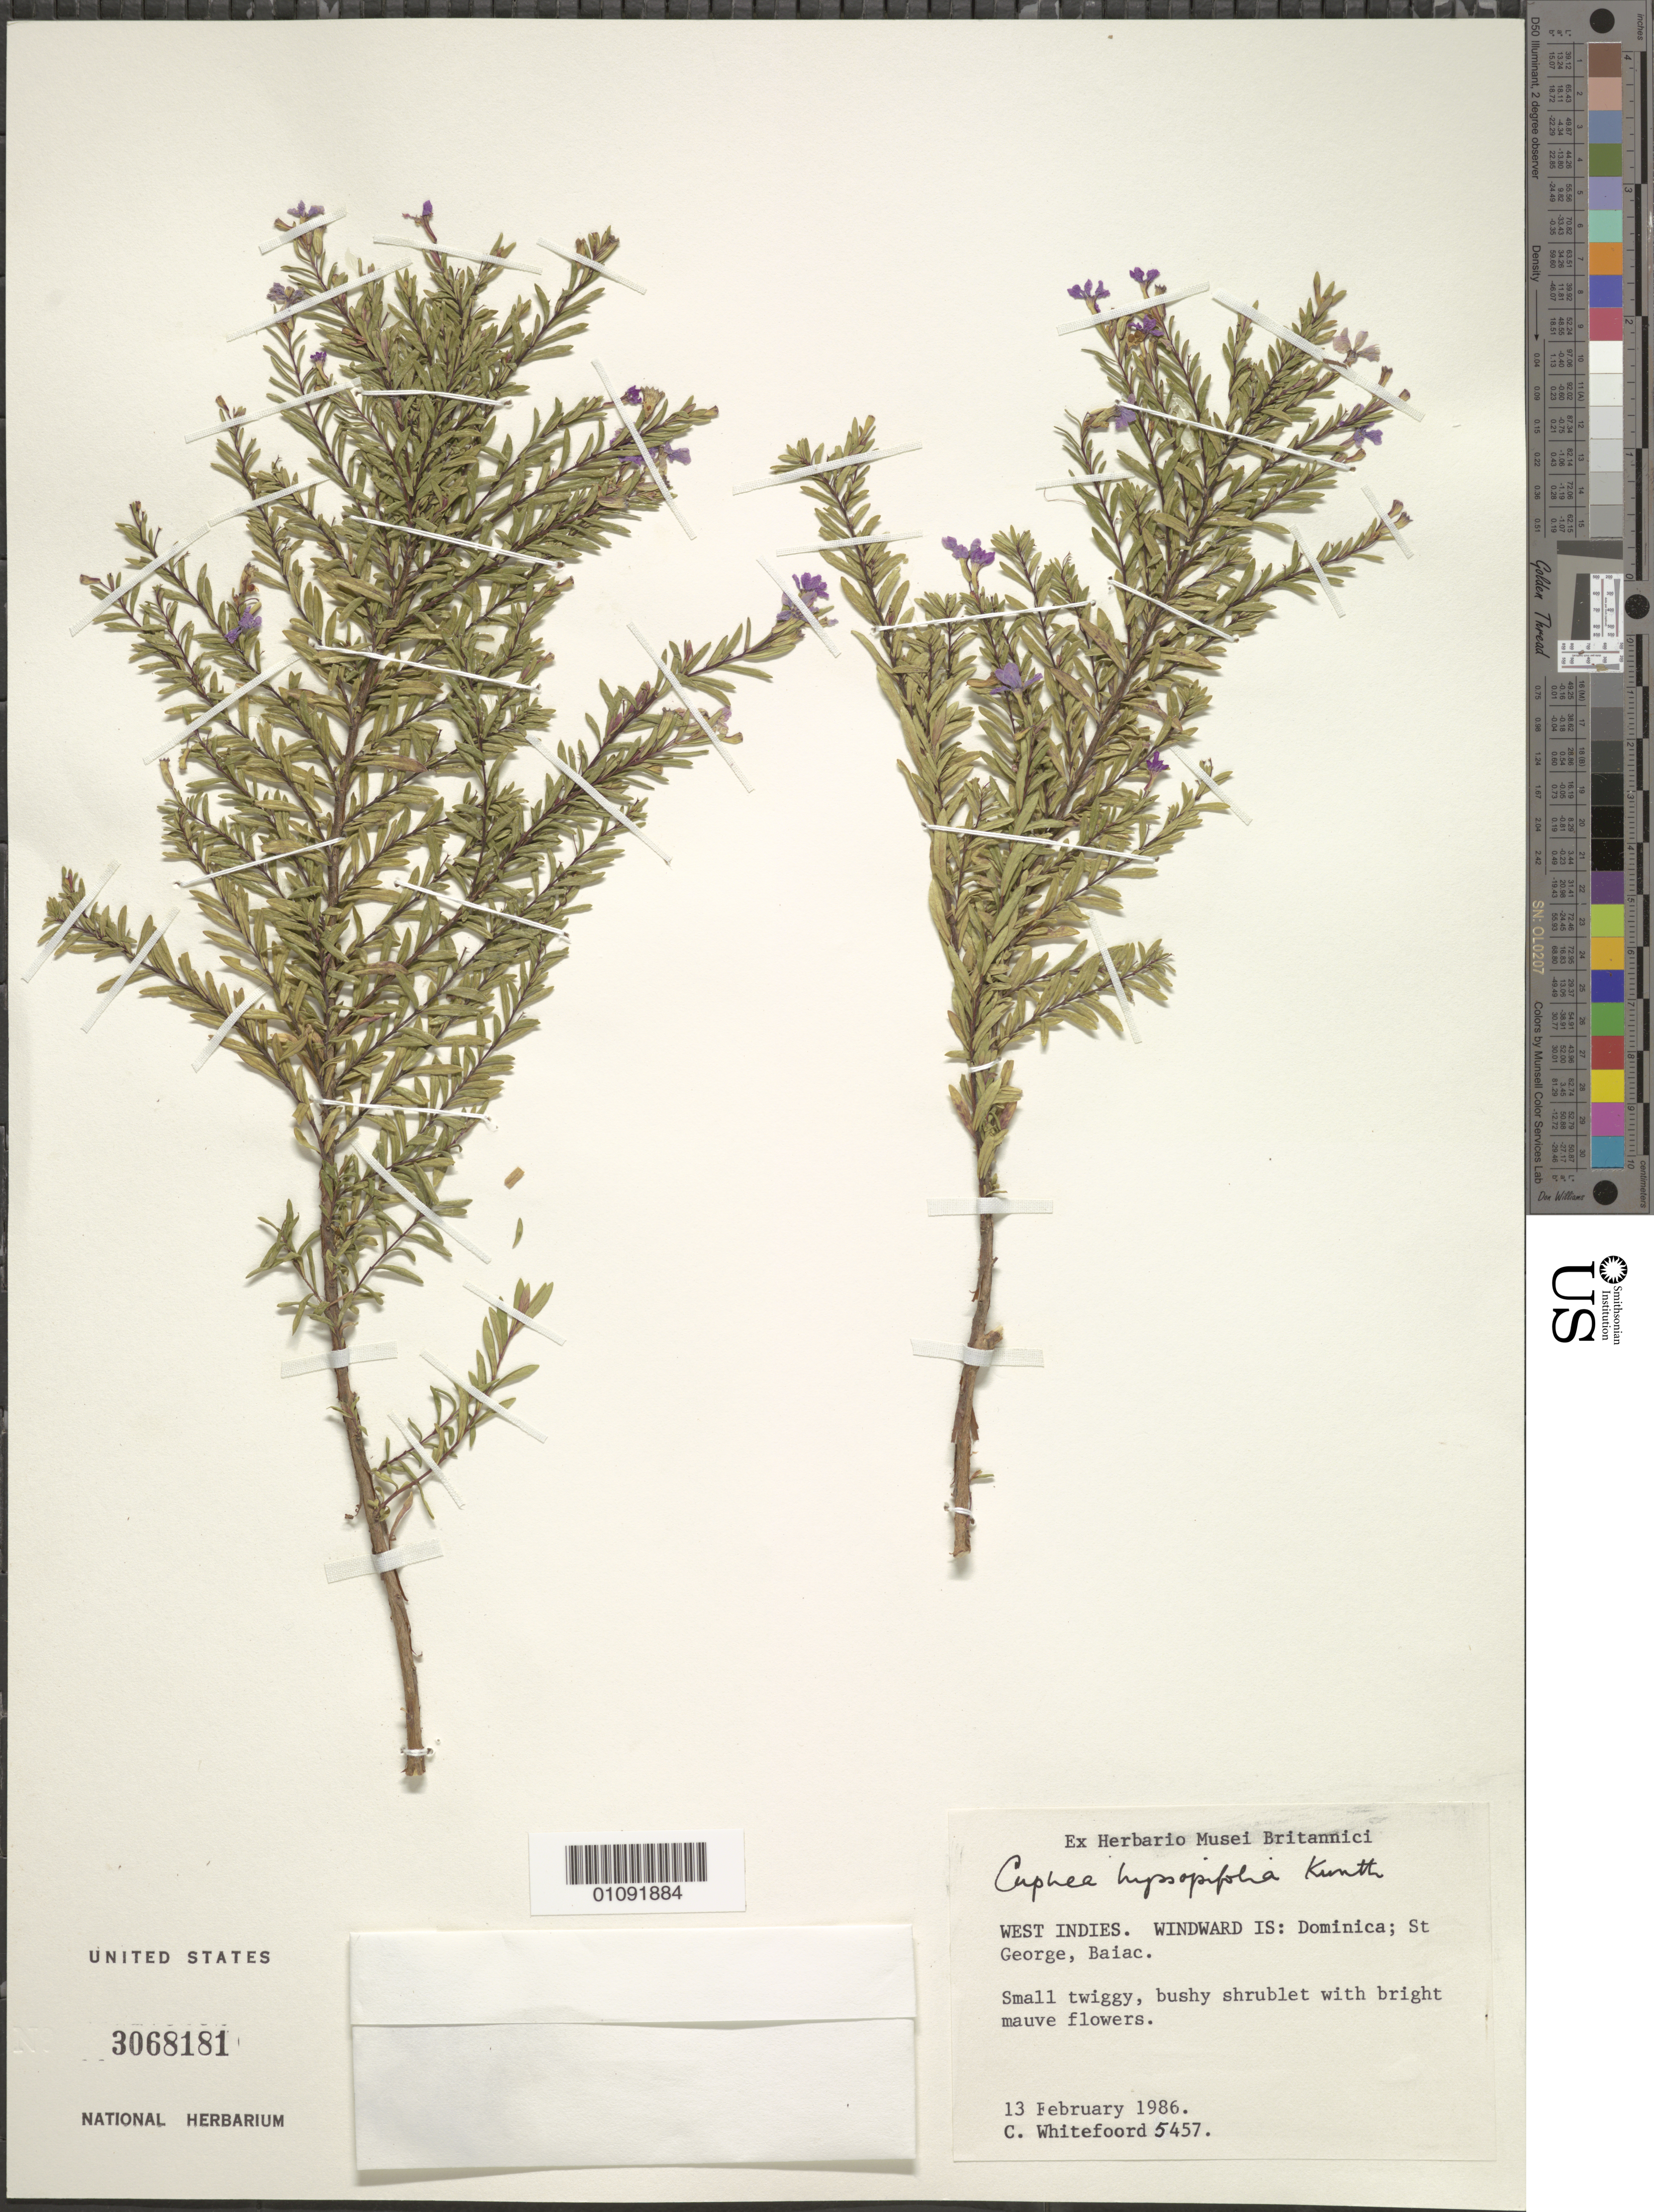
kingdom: Plantae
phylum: Tracheophyta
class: Magnoliopsida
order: Myrtales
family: Lythraceae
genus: Cuphea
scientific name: Cuphea hyssopifolia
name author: Kunth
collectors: C. Whitefoord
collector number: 5457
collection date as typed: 13 Feb 1986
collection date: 1986-02-13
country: Dominica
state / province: St. George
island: Dominica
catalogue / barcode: US 3068181